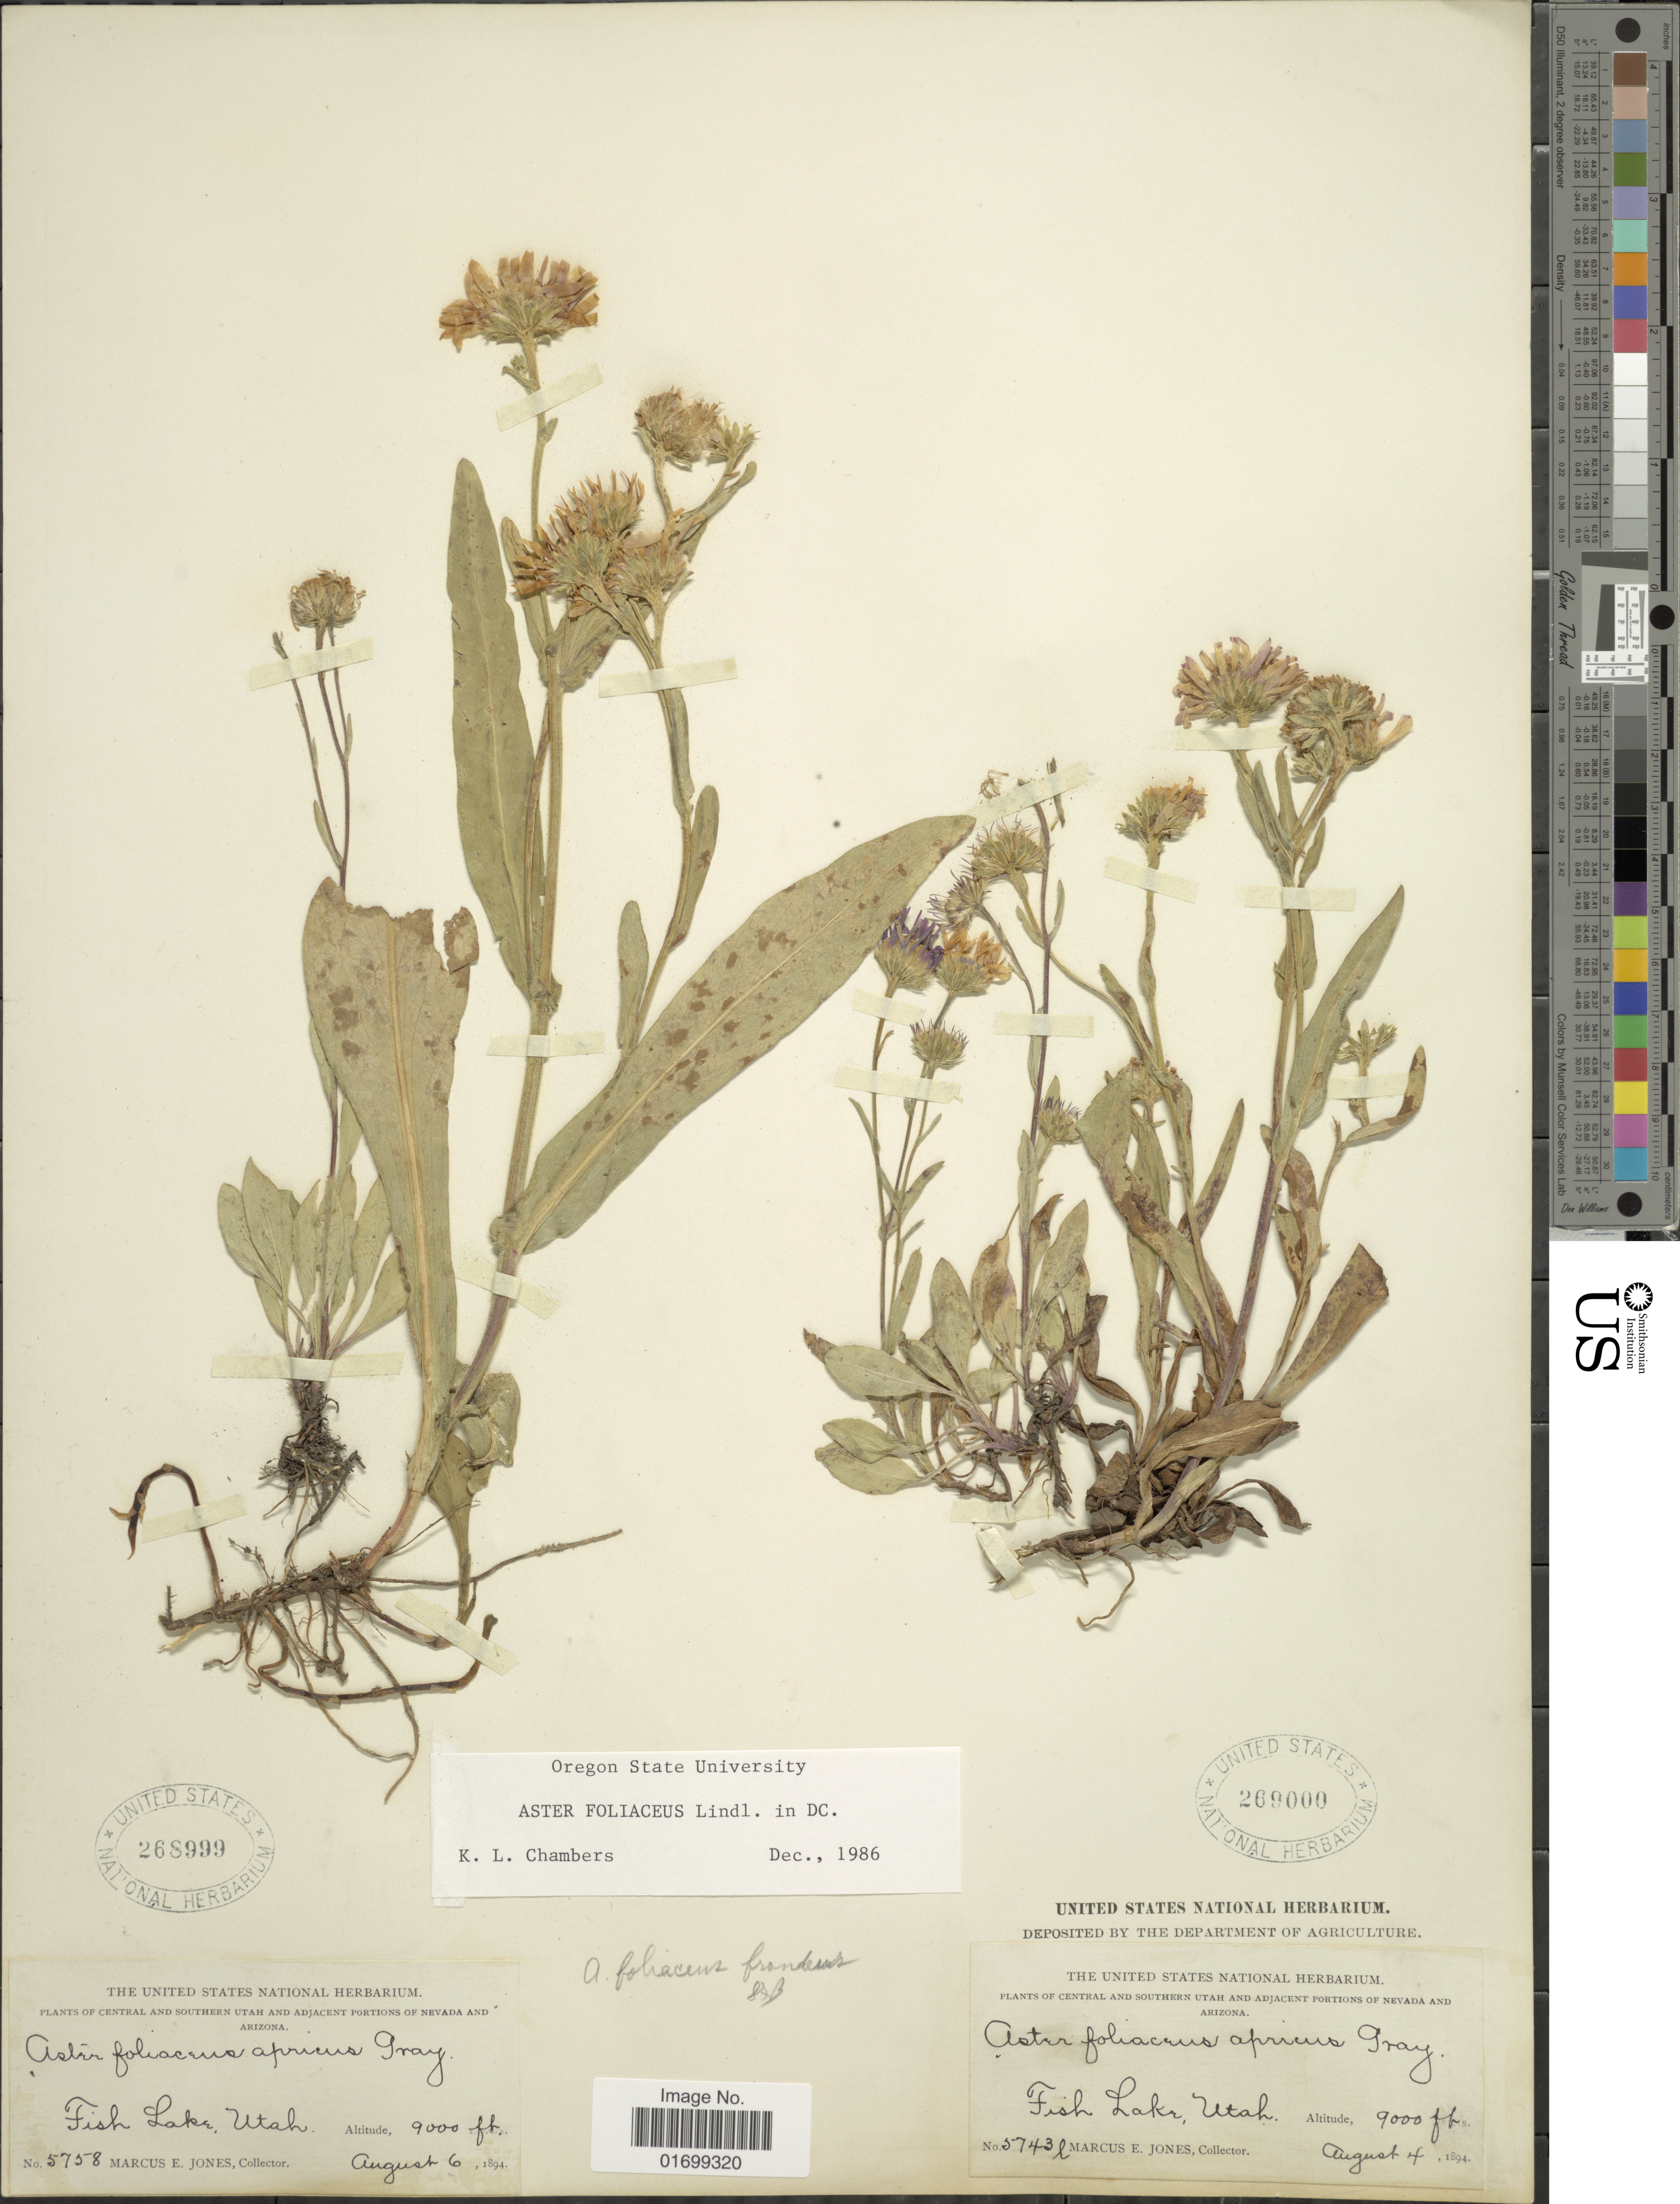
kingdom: Plantae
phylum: Tracheophyta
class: Magnoliopsida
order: Asterales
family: Asteraceae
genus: Symphyotrichum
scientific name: Symphyotrichum foliaceum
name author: (Lindl. ex DC.) G.L. Nesom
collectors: M. E. Jones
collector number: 5758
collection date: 1894-08-06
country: United States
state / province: Utah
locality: Fish Lake.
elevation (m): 2743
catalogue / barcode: US 268999